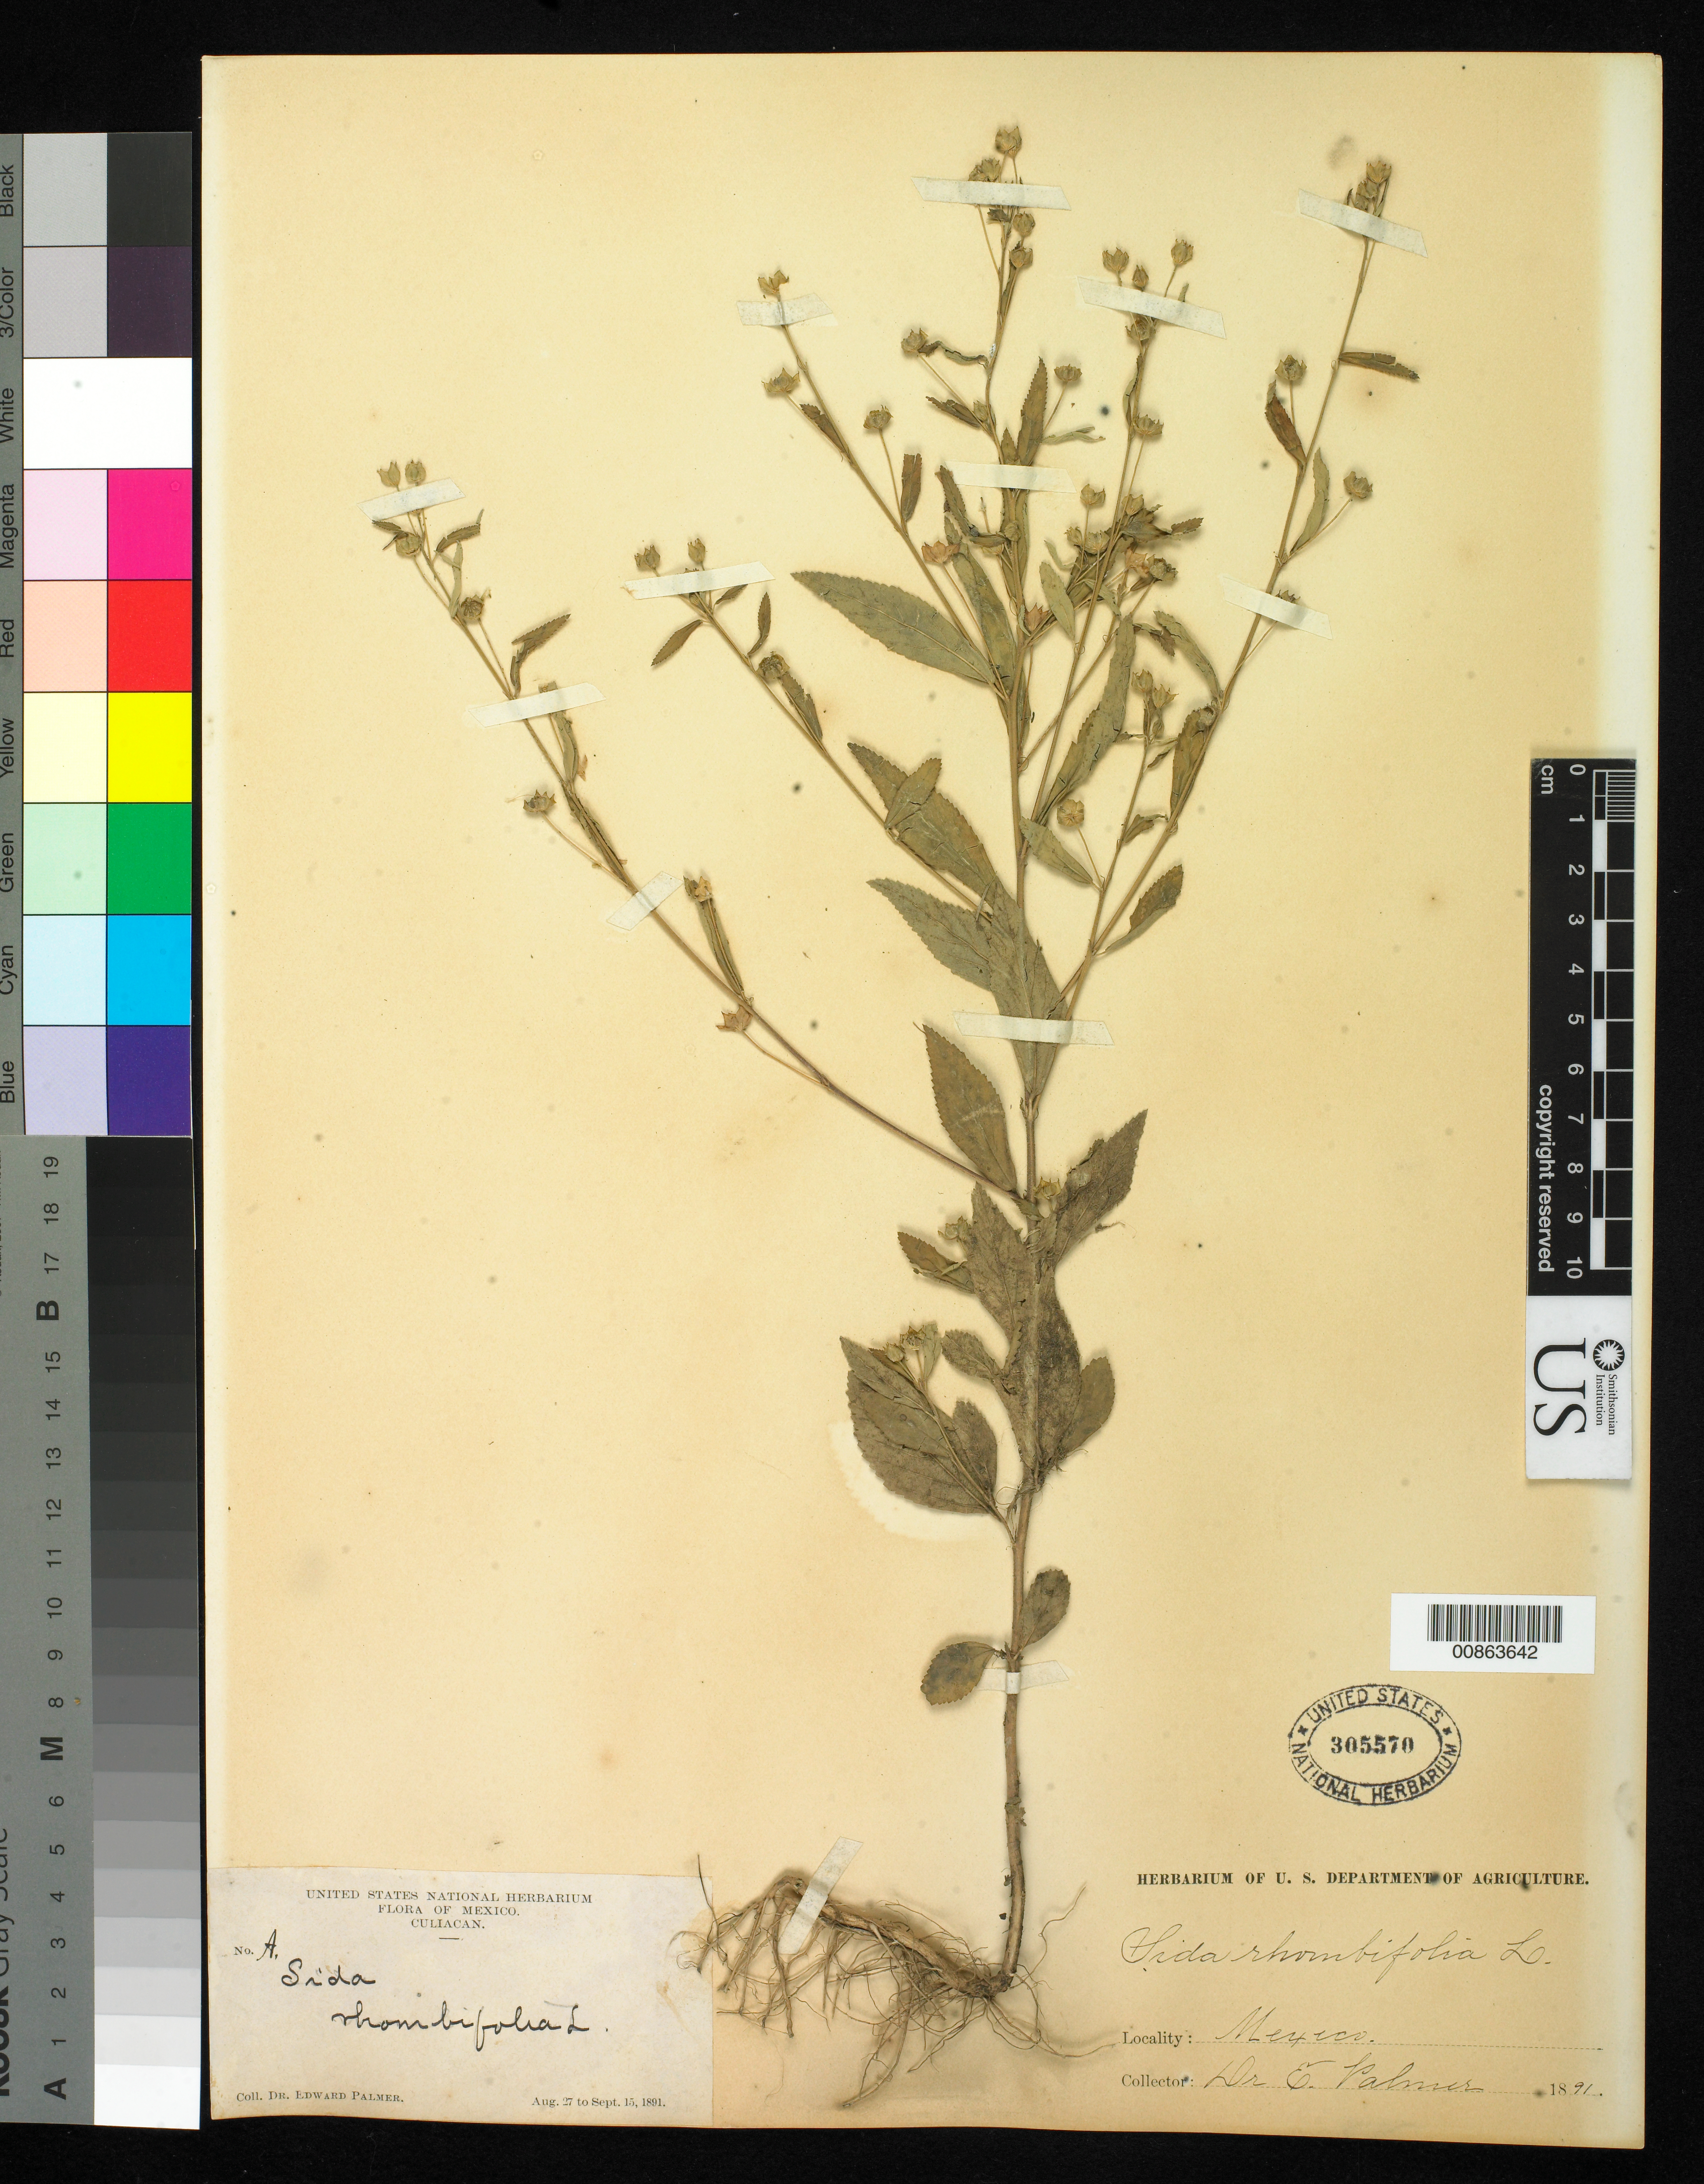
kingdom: Plantae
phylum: Tracheophyta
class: Magnoliopsida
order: Malvales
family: Malvaceae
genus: Sida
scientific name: Sida rhombifolia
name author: L.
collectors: E. Palmer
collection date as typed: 27 Aug 1891 to 15 Sep 1891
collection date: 1891-08-27/1891-09-15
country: Mexico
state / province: Sinaloa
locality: A. Culiacan, Sinaloa.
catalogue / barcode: US 305570